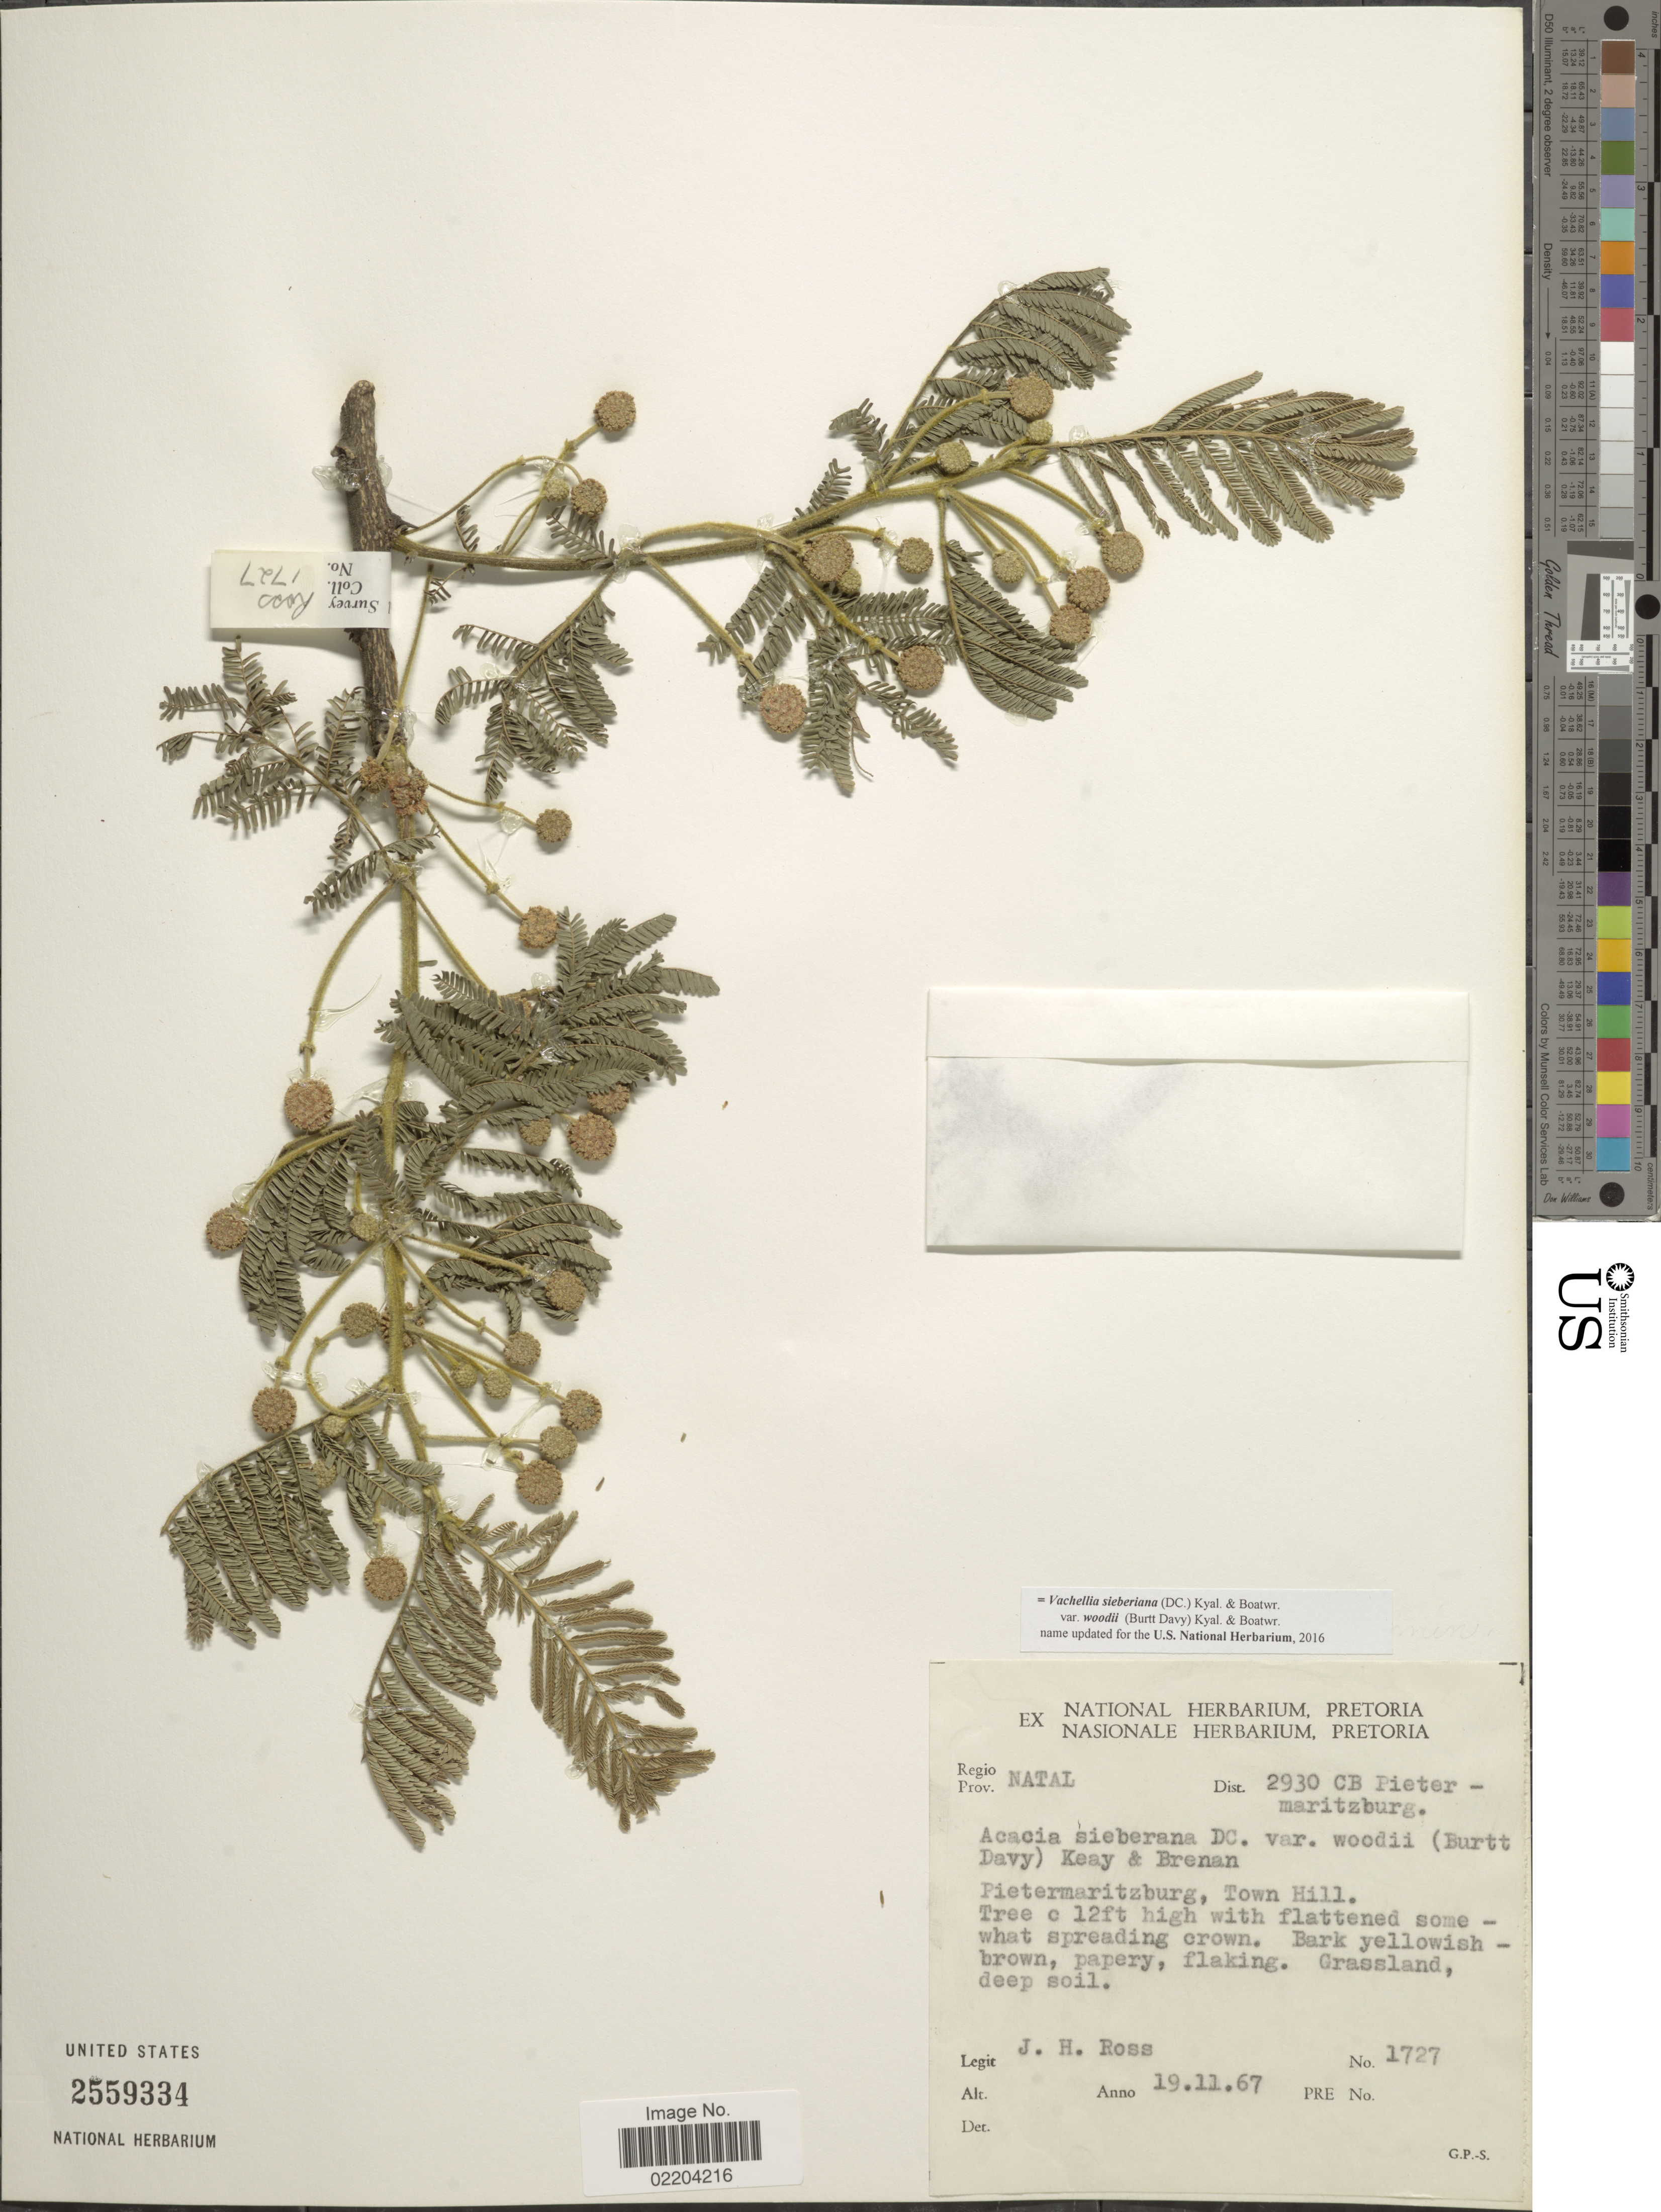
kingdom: Plantae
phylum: Tracheophyta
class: Magnoliopsida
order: Fabales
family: Fabaceae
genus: Vachellia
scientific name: Vachellia sieberiana var. woodii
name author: (Burtt Davy) Kyal. & Boatwr.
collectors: J. H. Ross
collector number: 1727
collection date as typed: Transcribed d/m/y: 19/11/67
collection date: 1967-11-19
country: South Africa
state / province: KwaZulu-Natal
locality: Regio Prov. Natal. Dist 2930 CB Pietermaritzburg, Pietermaritzburg, Town Hill.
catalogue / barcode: US 2559334